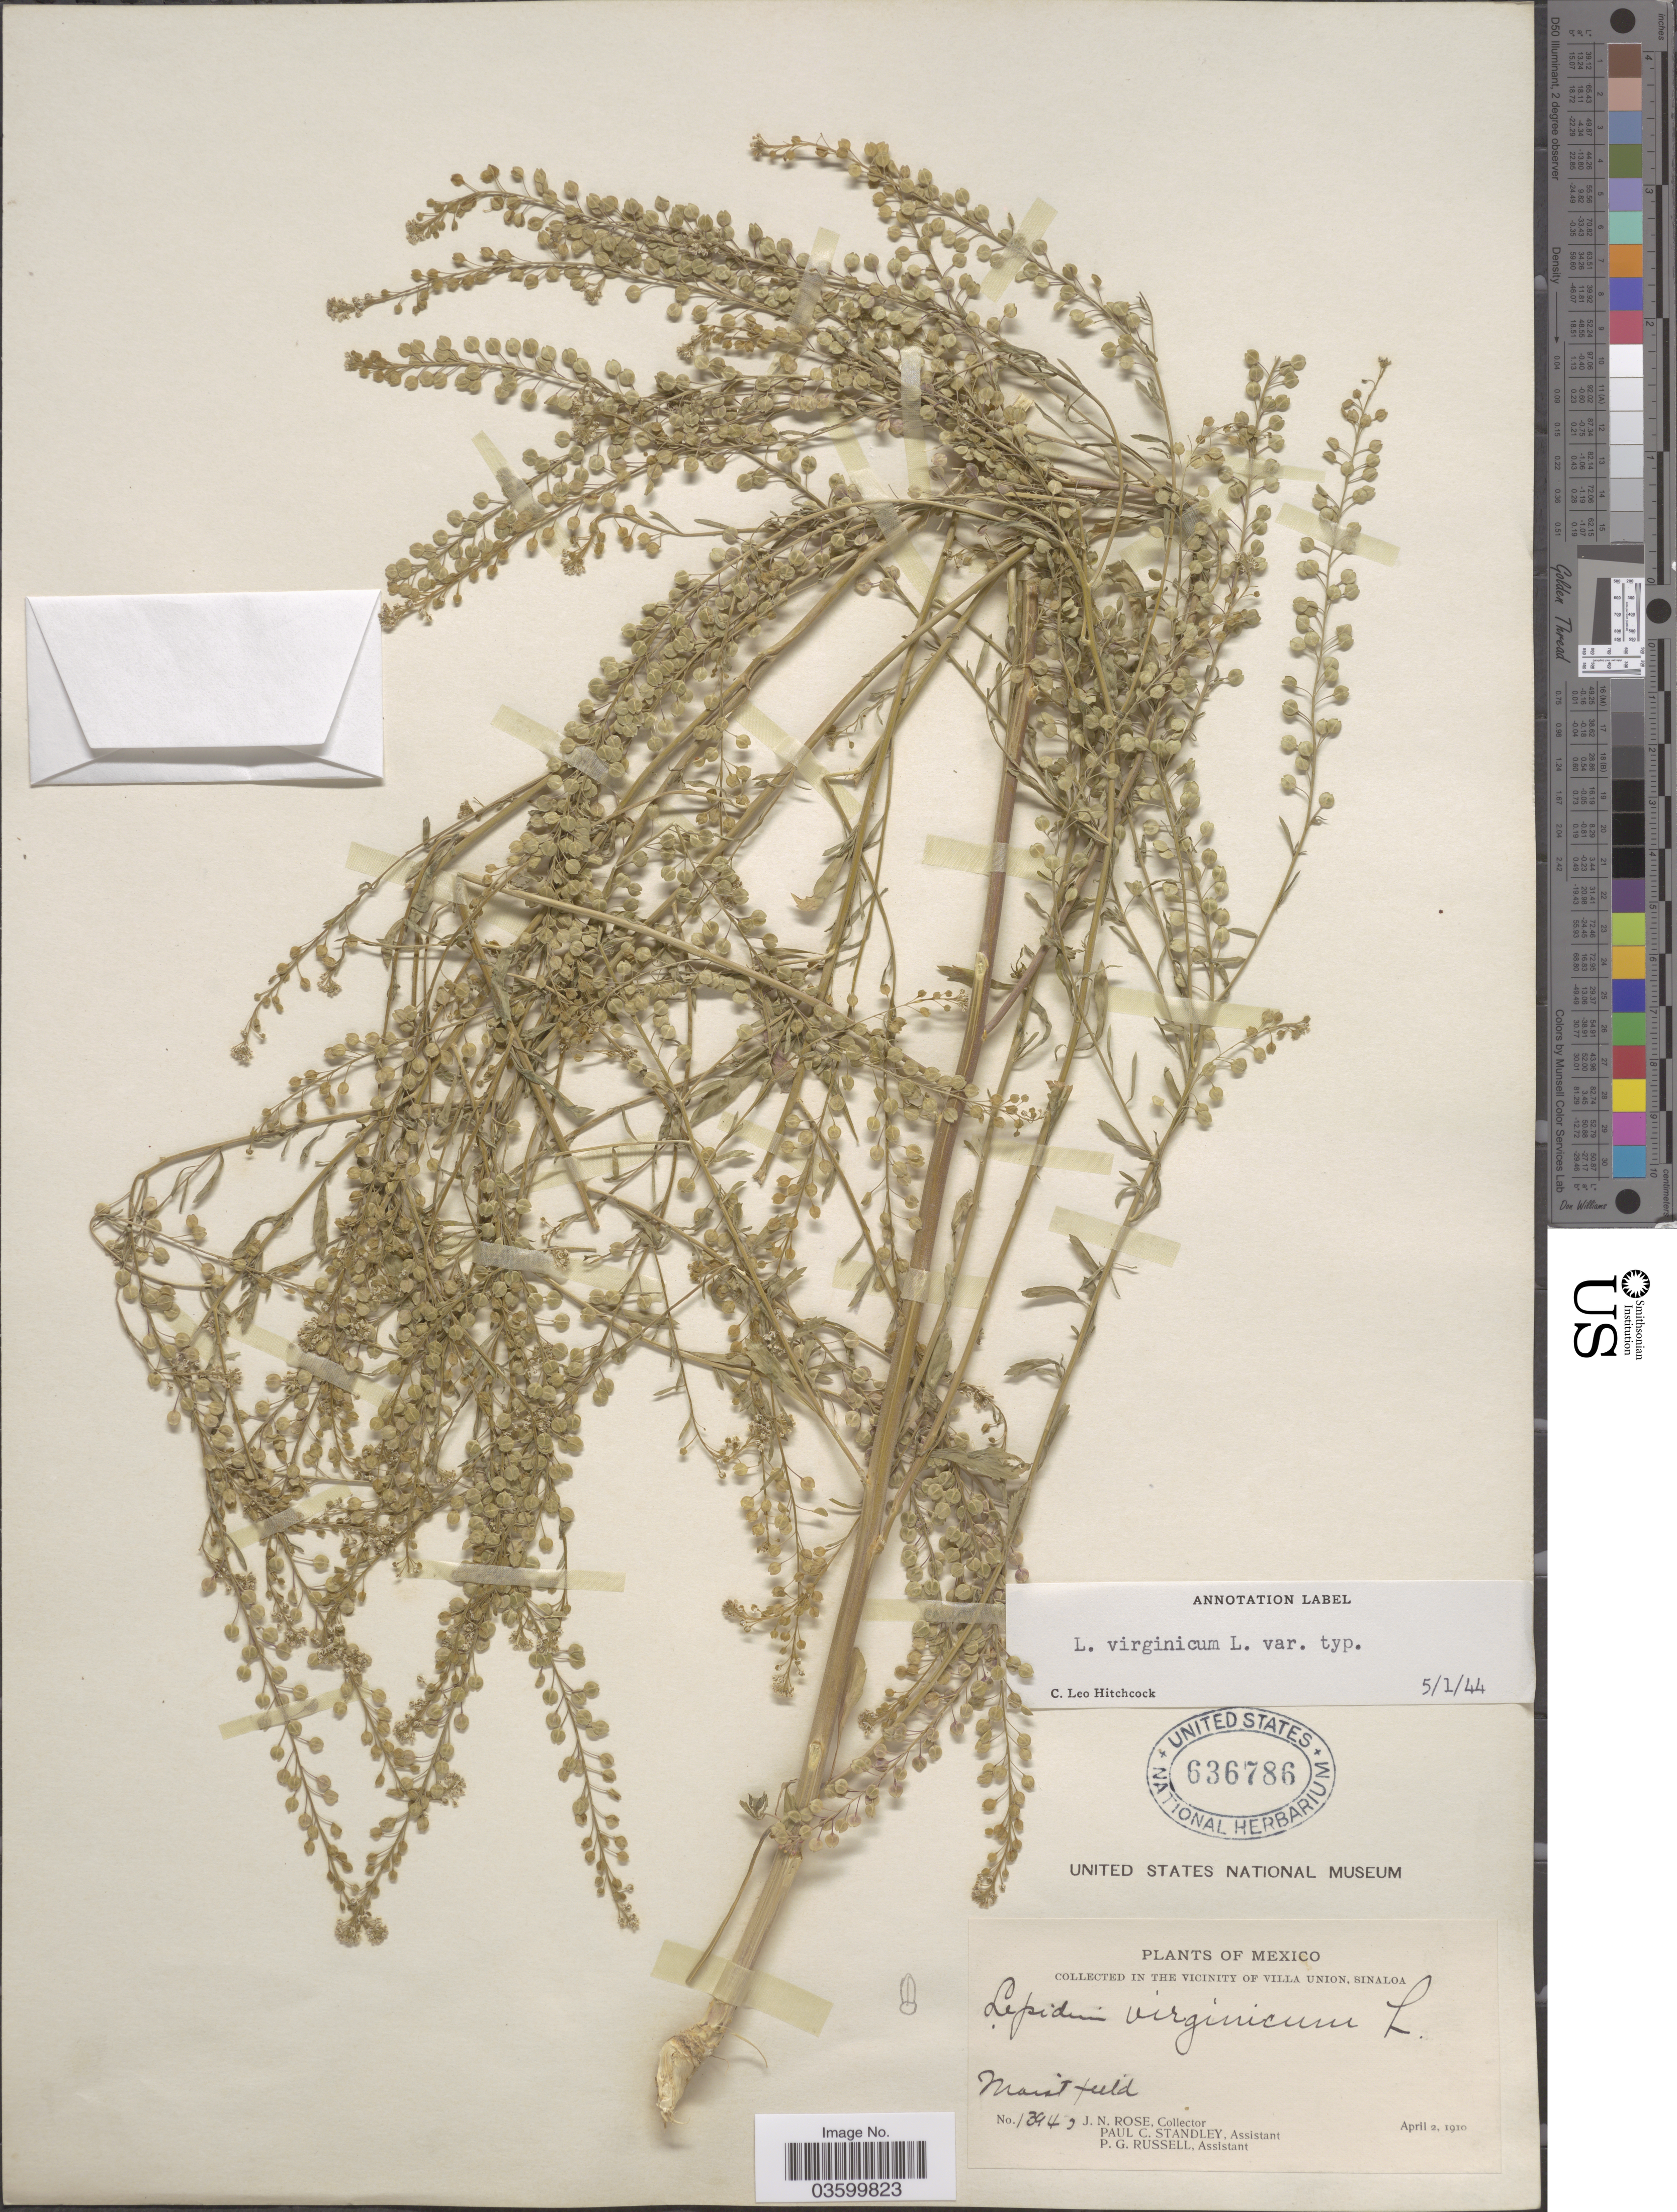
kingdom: Plantae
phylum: Tracheophyta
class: Magnoliopsida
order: Brassicales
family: Brassicaceae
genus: Lepidium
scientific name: Lepidium virginicum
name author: L.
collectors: J. N. Rose, P. C. Standley & P. G. Russell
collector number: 13943*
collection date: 1910-04-02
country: Mexico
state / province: Sinaloa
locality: Vicinity of Villa Union.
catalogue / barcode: US 636786